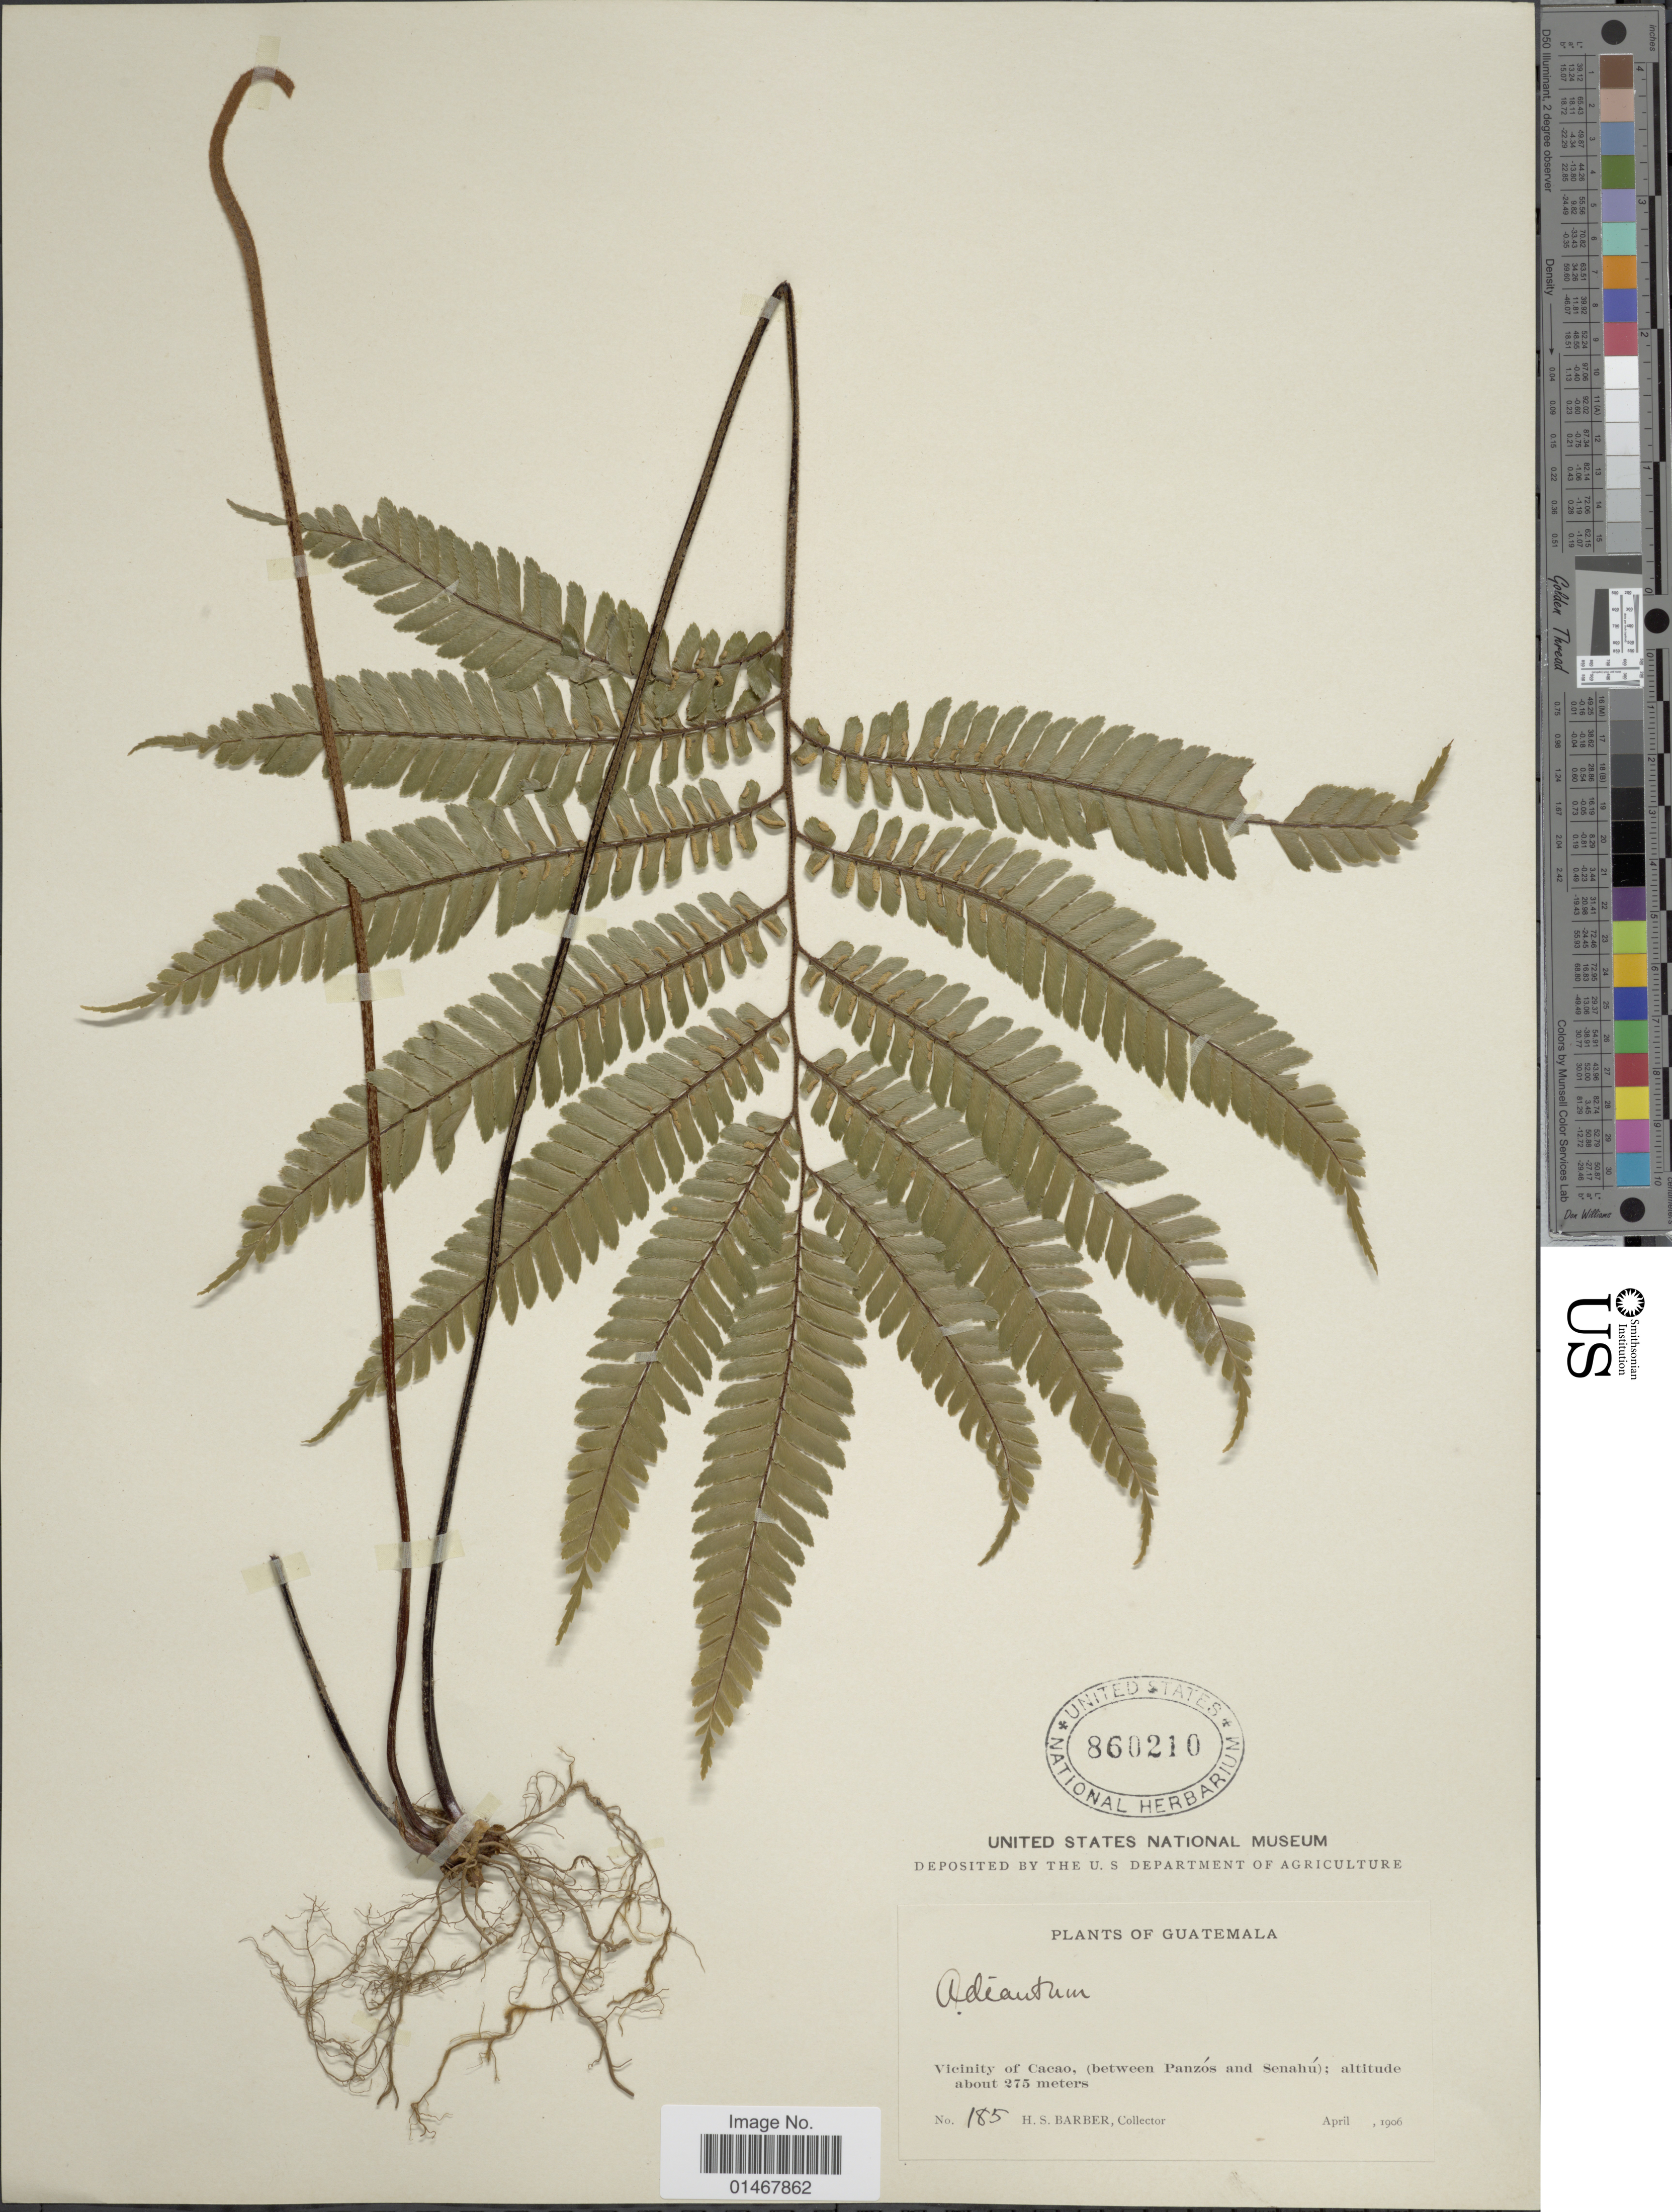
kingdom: Plantae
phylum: Tracheophyta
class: Polypodiopsida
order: Polypodiales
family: Pteridaceae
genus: Adiantum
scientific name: Adiantum pulverulentum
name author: L.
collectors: H. Barber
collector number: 185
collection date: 1906-04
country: Guatemala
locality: Vicinity of Cacao, (between Panzos and Senahú)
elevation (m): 275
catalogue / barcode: US 860210